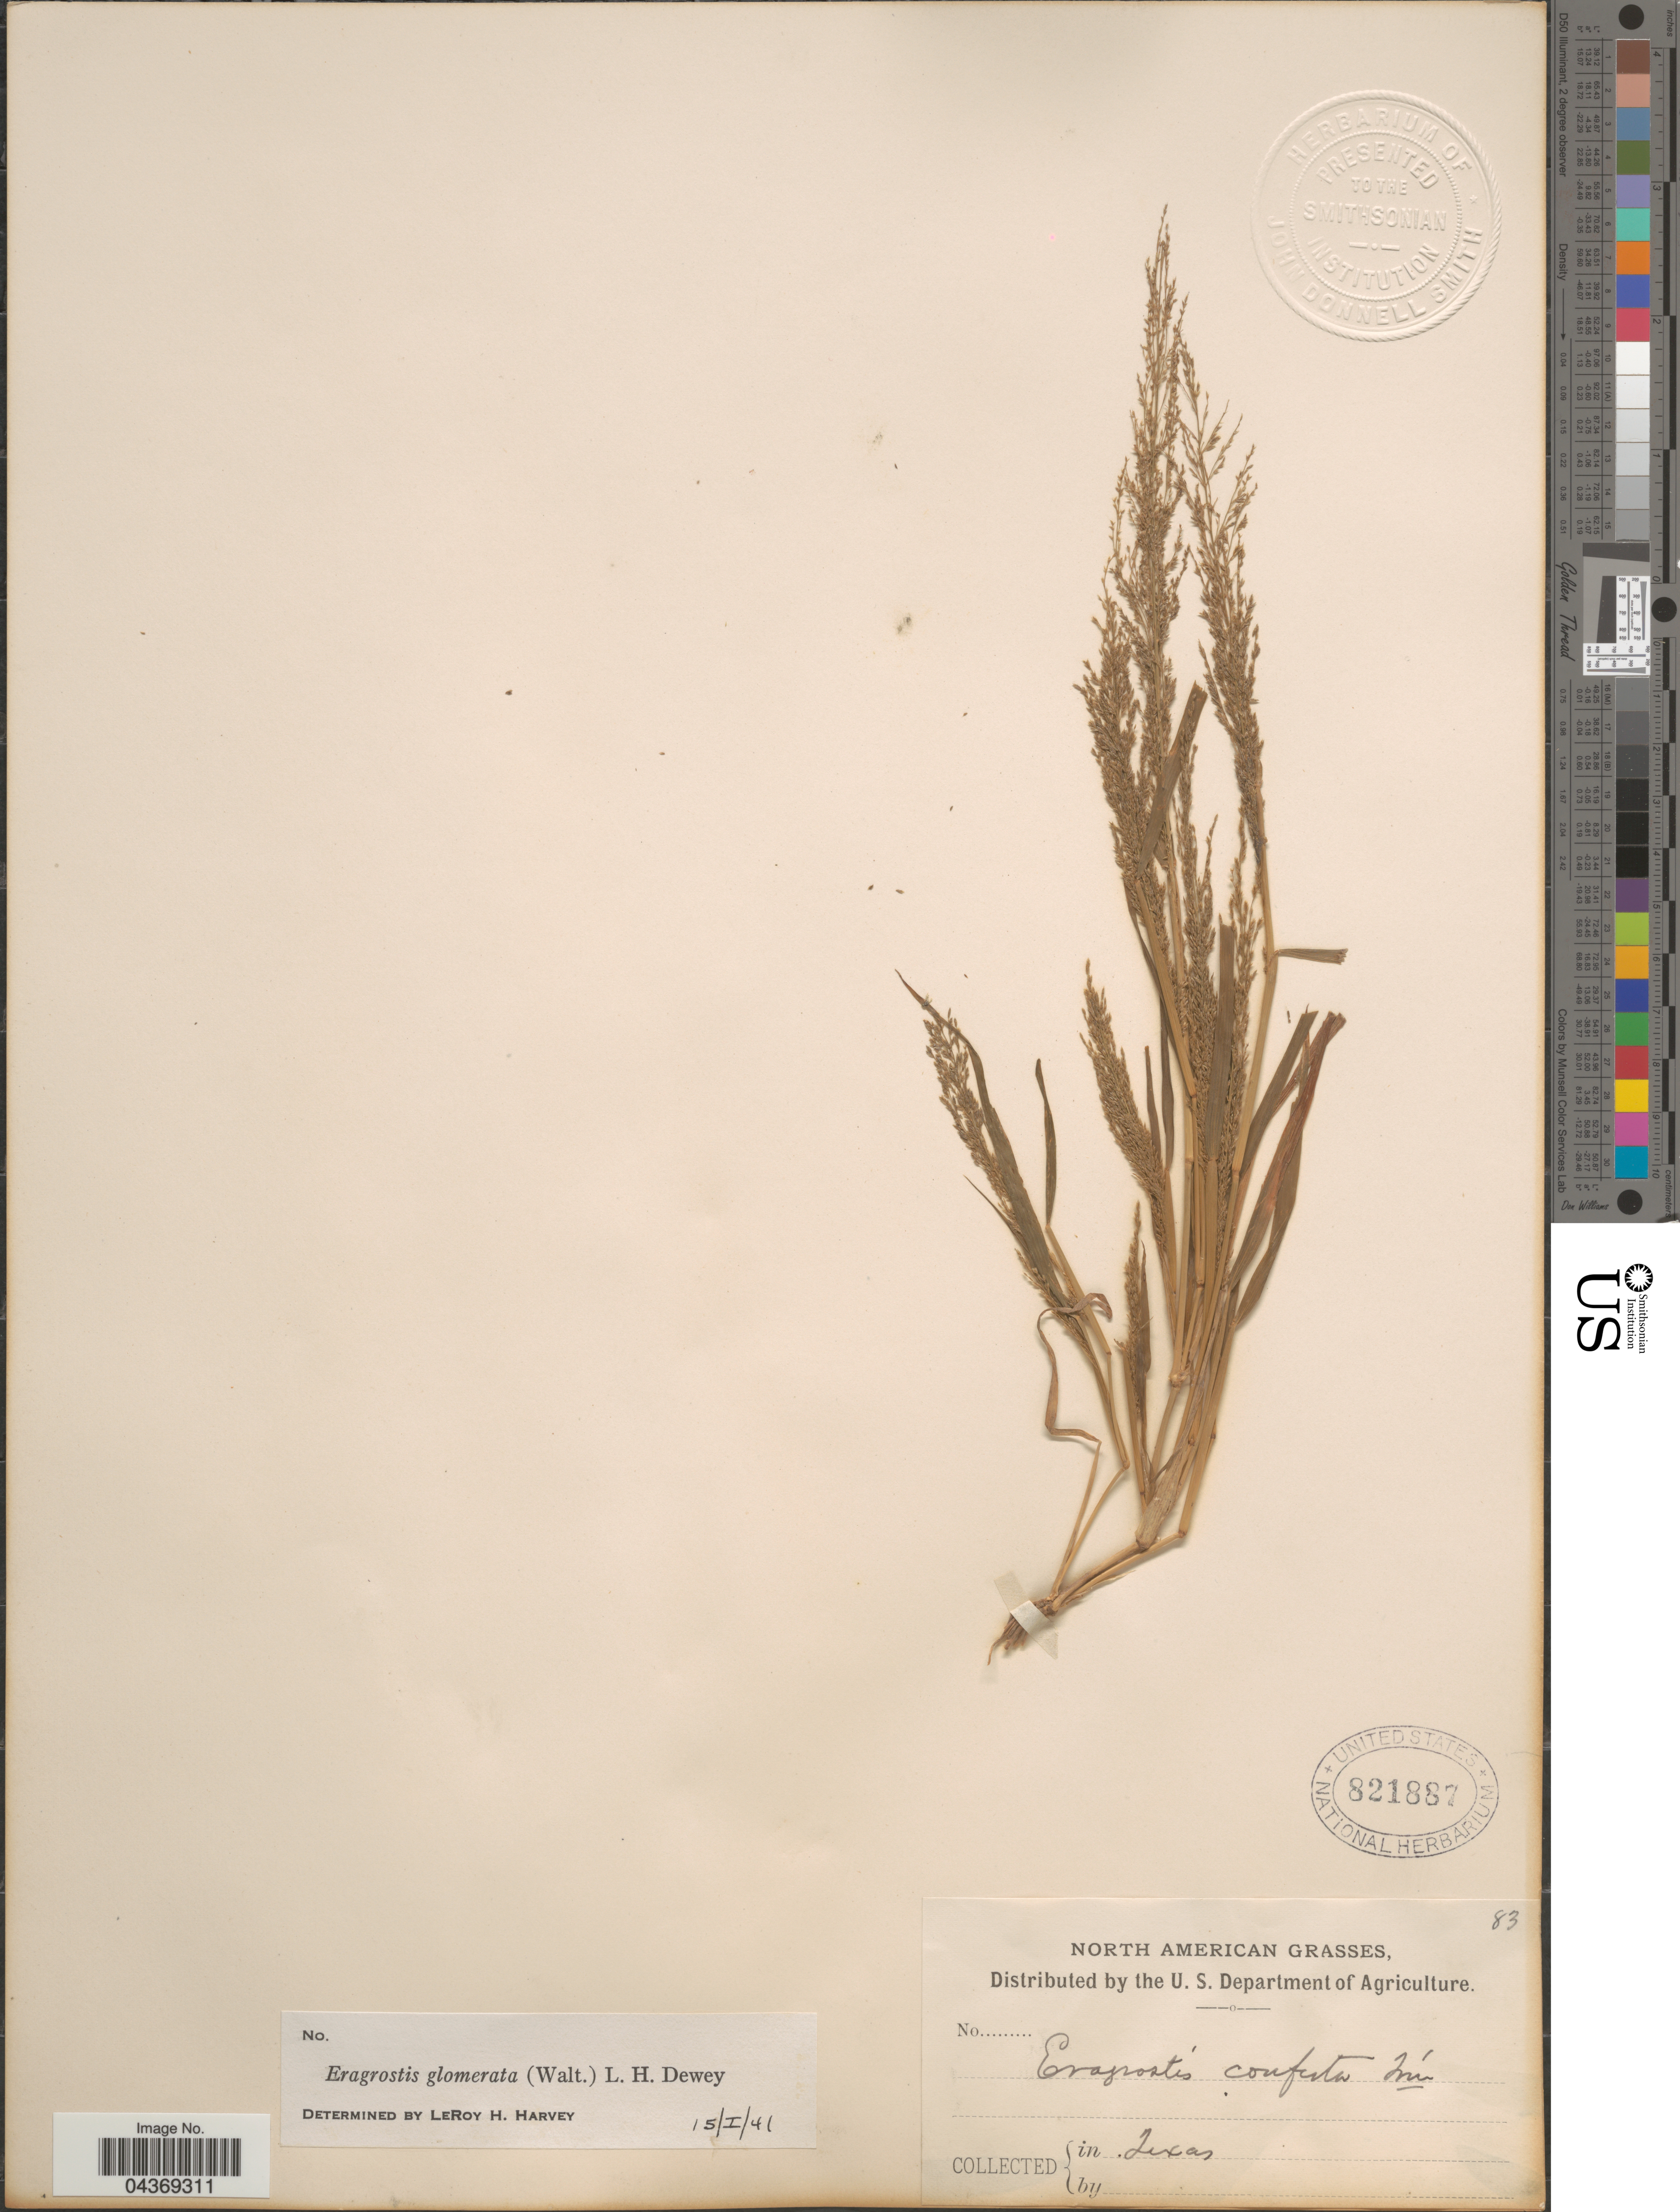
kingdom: Plantae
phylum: Tracheophyta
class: Liliopsida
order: Poales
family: Poaceae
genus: Eragrostis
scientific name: Eragrostis japonica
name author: (Thunb.) Trin.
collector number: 83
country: United States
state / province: Texas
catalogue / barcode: US 821887